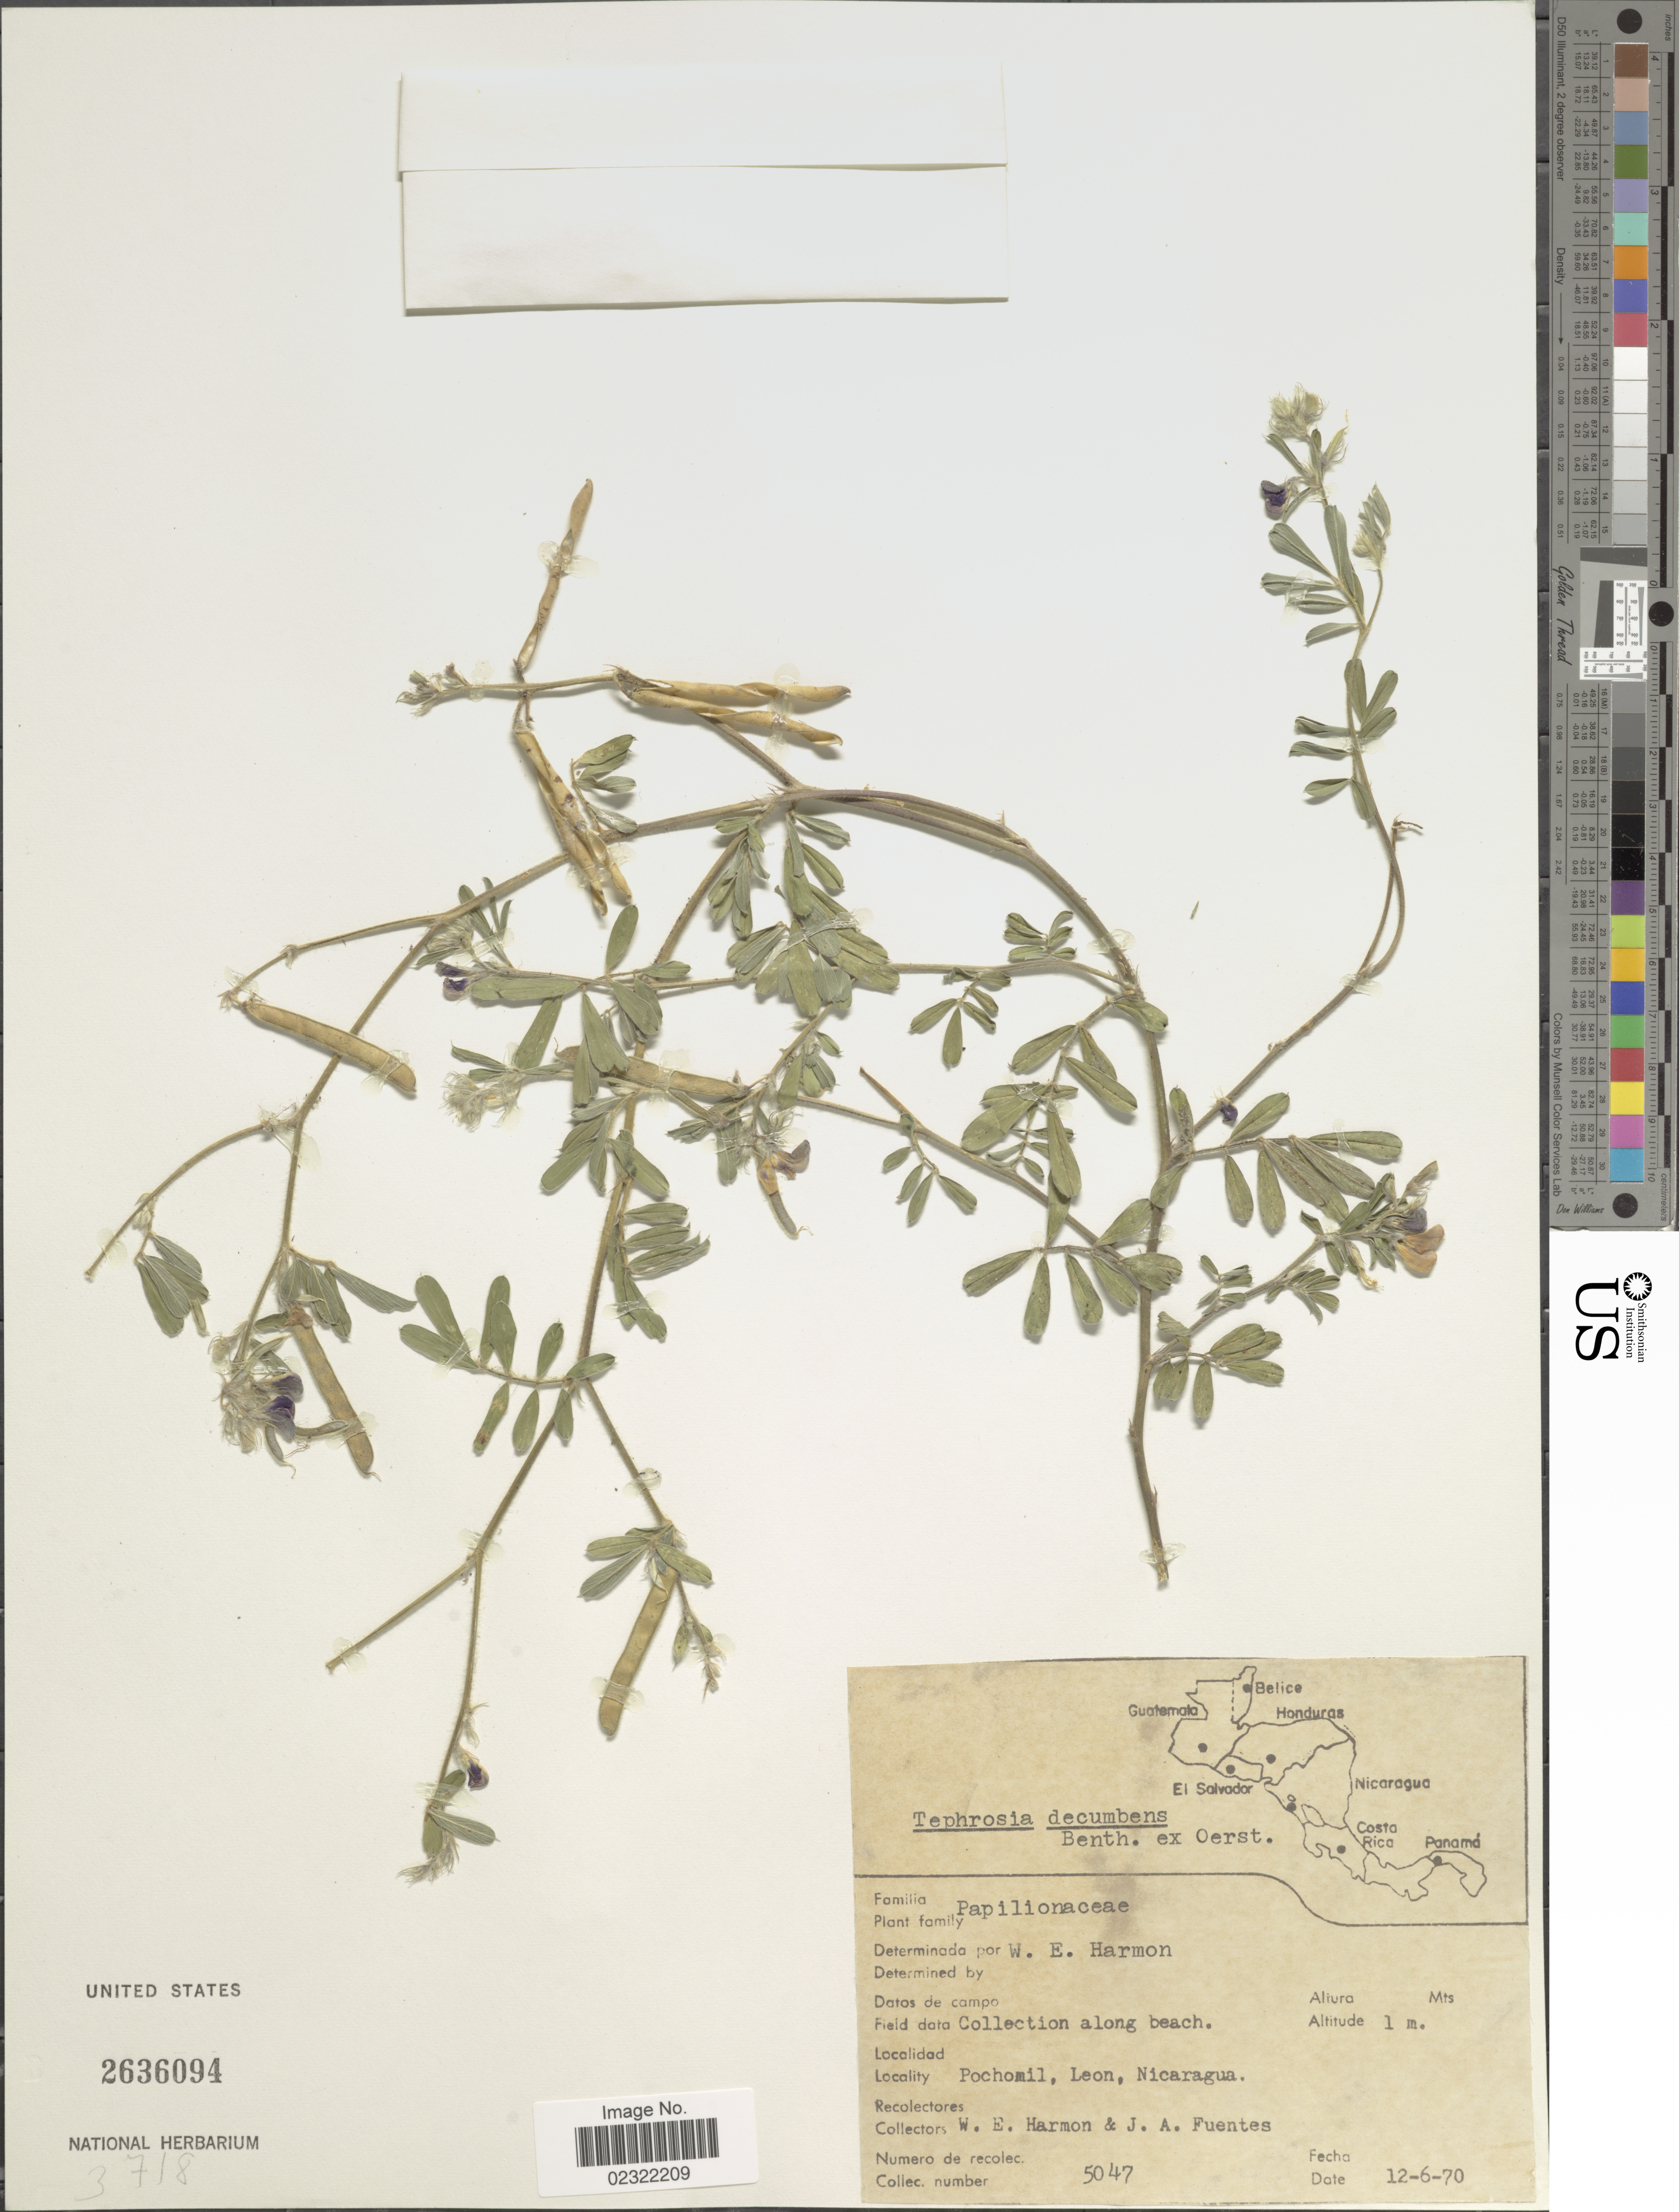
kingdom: Plantae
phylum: Tracheophyta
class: Magnoliopsida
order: Fabales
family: Fabaceae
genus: Tephrosia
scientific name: Tephrosia decumbens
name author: Benth.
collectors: W. E. Harmon & J. Fuentes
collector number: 5047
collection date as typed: Transcribed d/m/y: 12/6/70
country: Nicaragua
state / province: Leon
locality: Collection along beach, Pochomil, Leon,. Nicaragua.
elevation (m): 1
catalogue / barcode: US 2636094